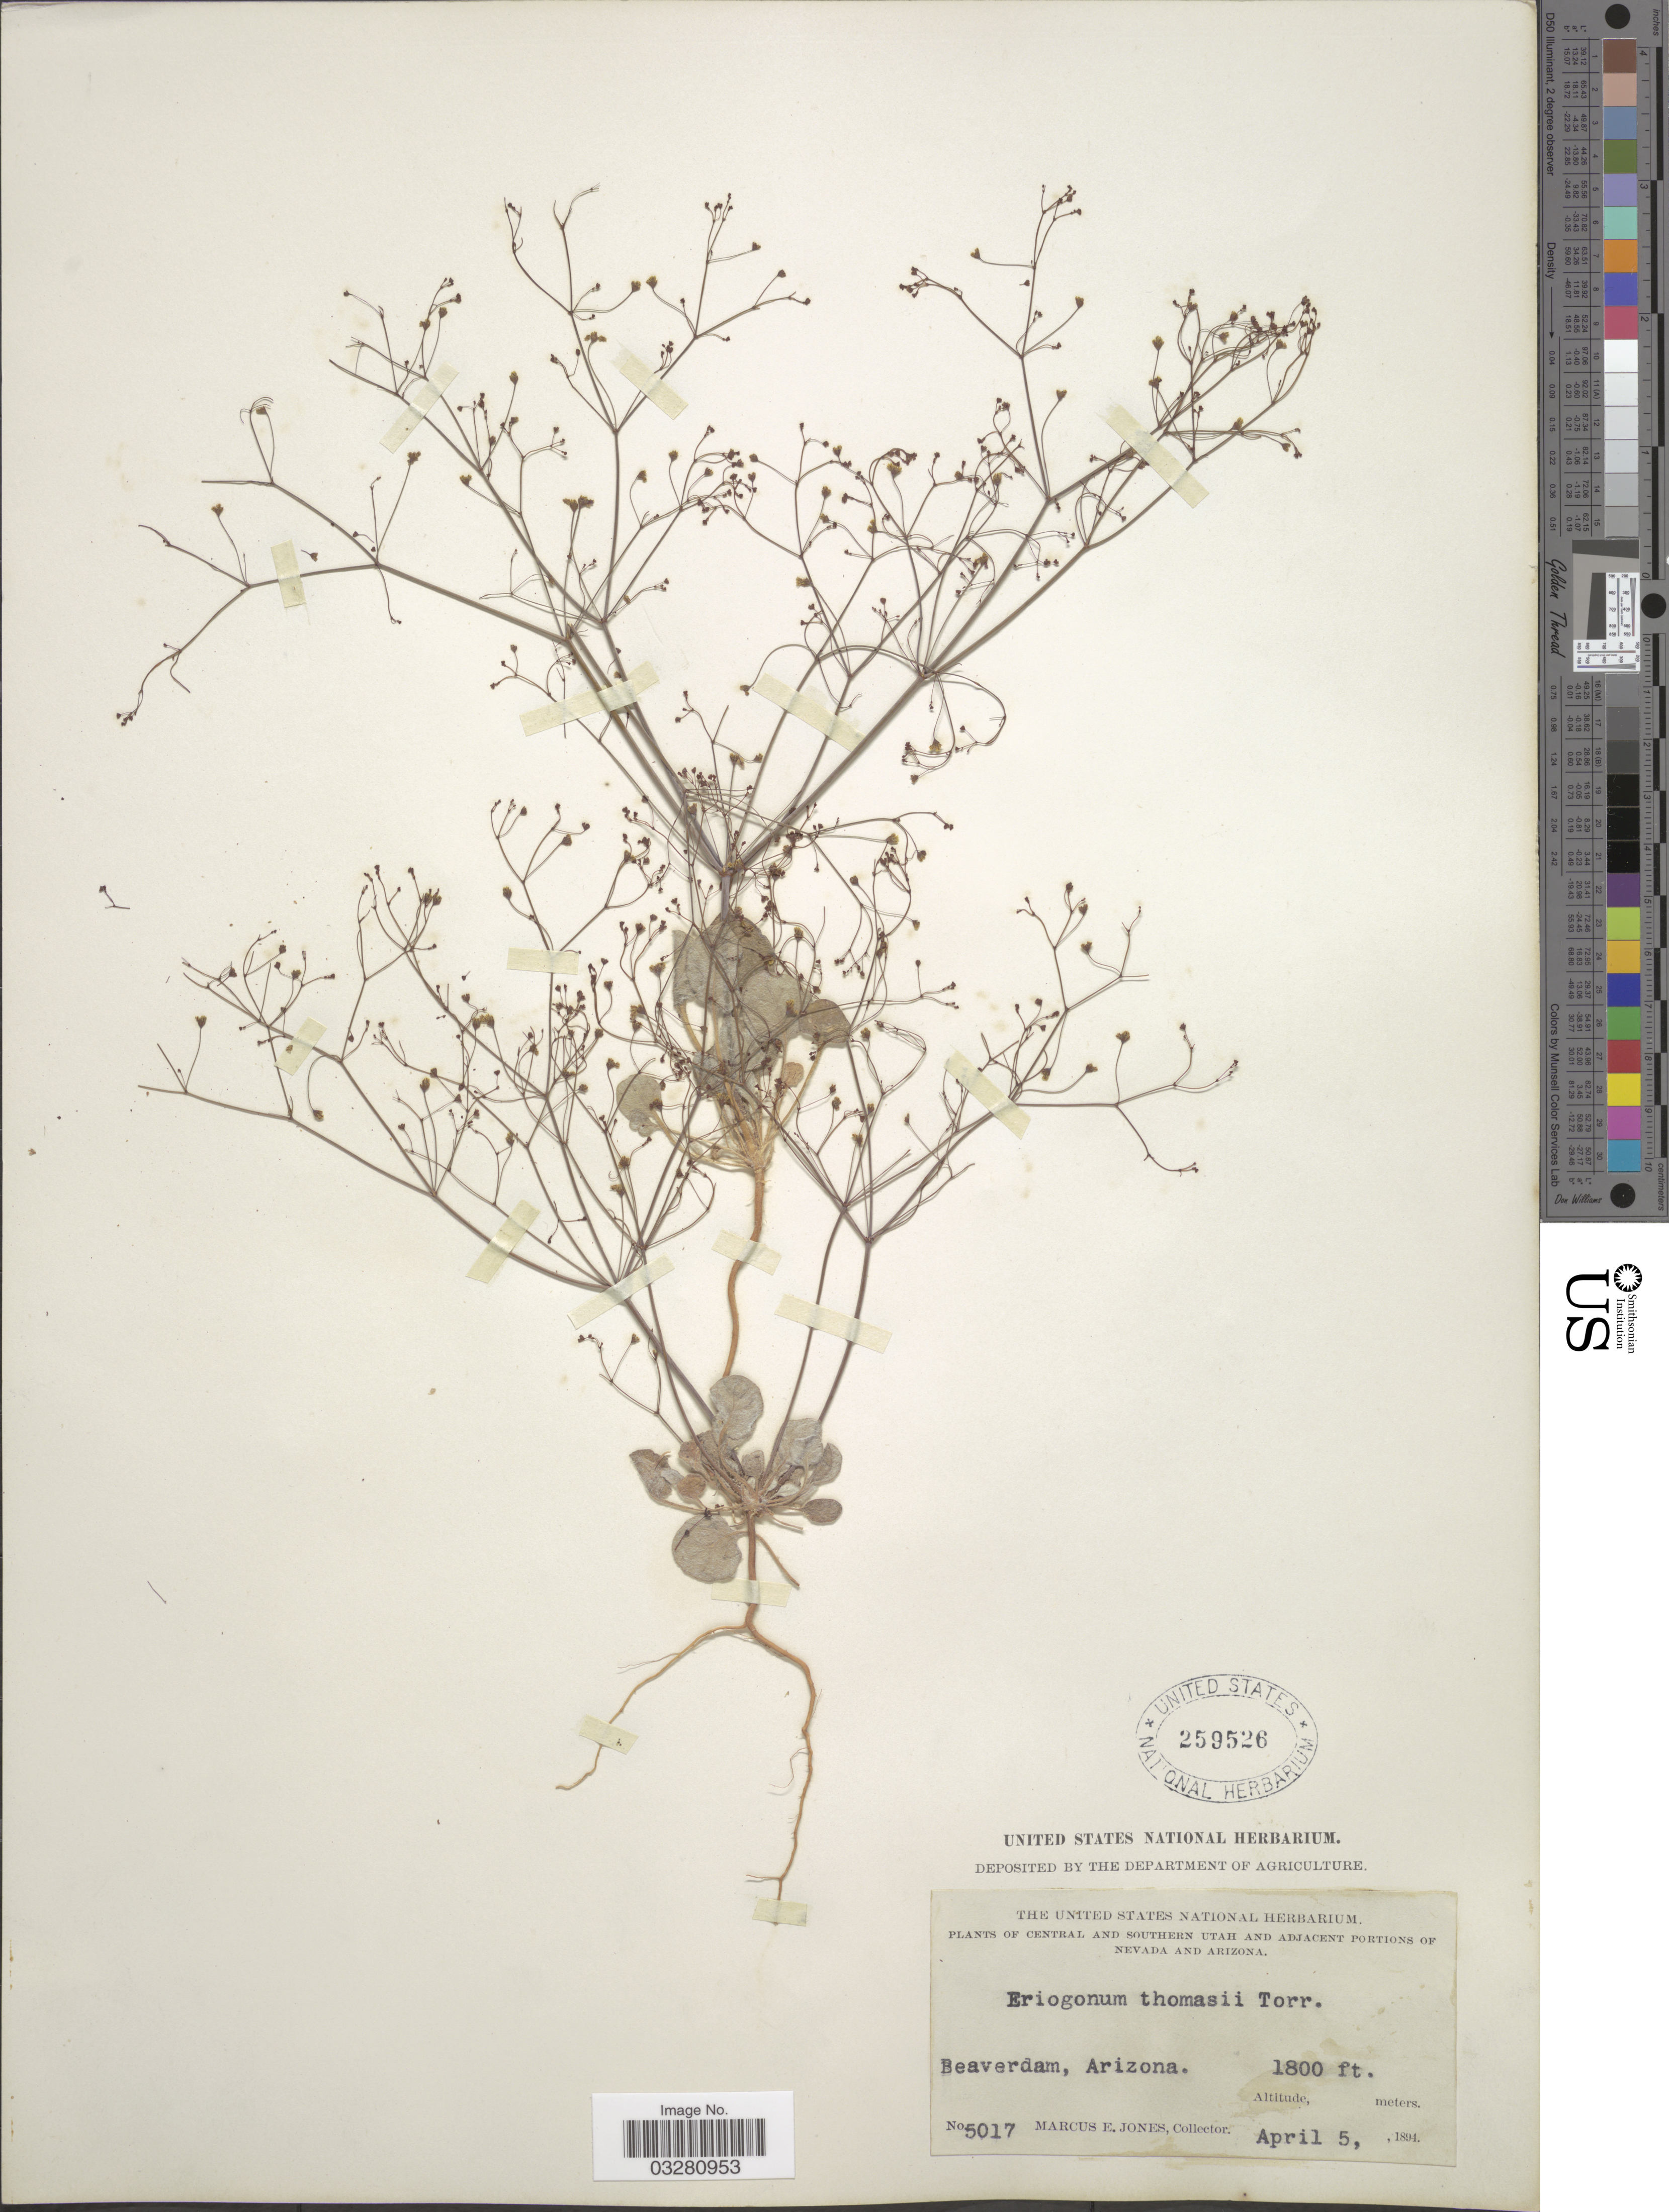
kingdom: Plantae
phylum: Tracheophyta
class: Magnoliopsida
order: Caryophyllales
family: Polygonaceae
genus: Eriogonum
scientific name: Eriogonum thomasii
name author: Torr.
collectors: M. E. Jones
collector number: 5017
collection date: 1894-04-05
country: United States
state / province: Arizona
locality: Adjacent portions of Arizona. Beaverdam.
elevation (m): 549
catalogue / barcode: US 259526